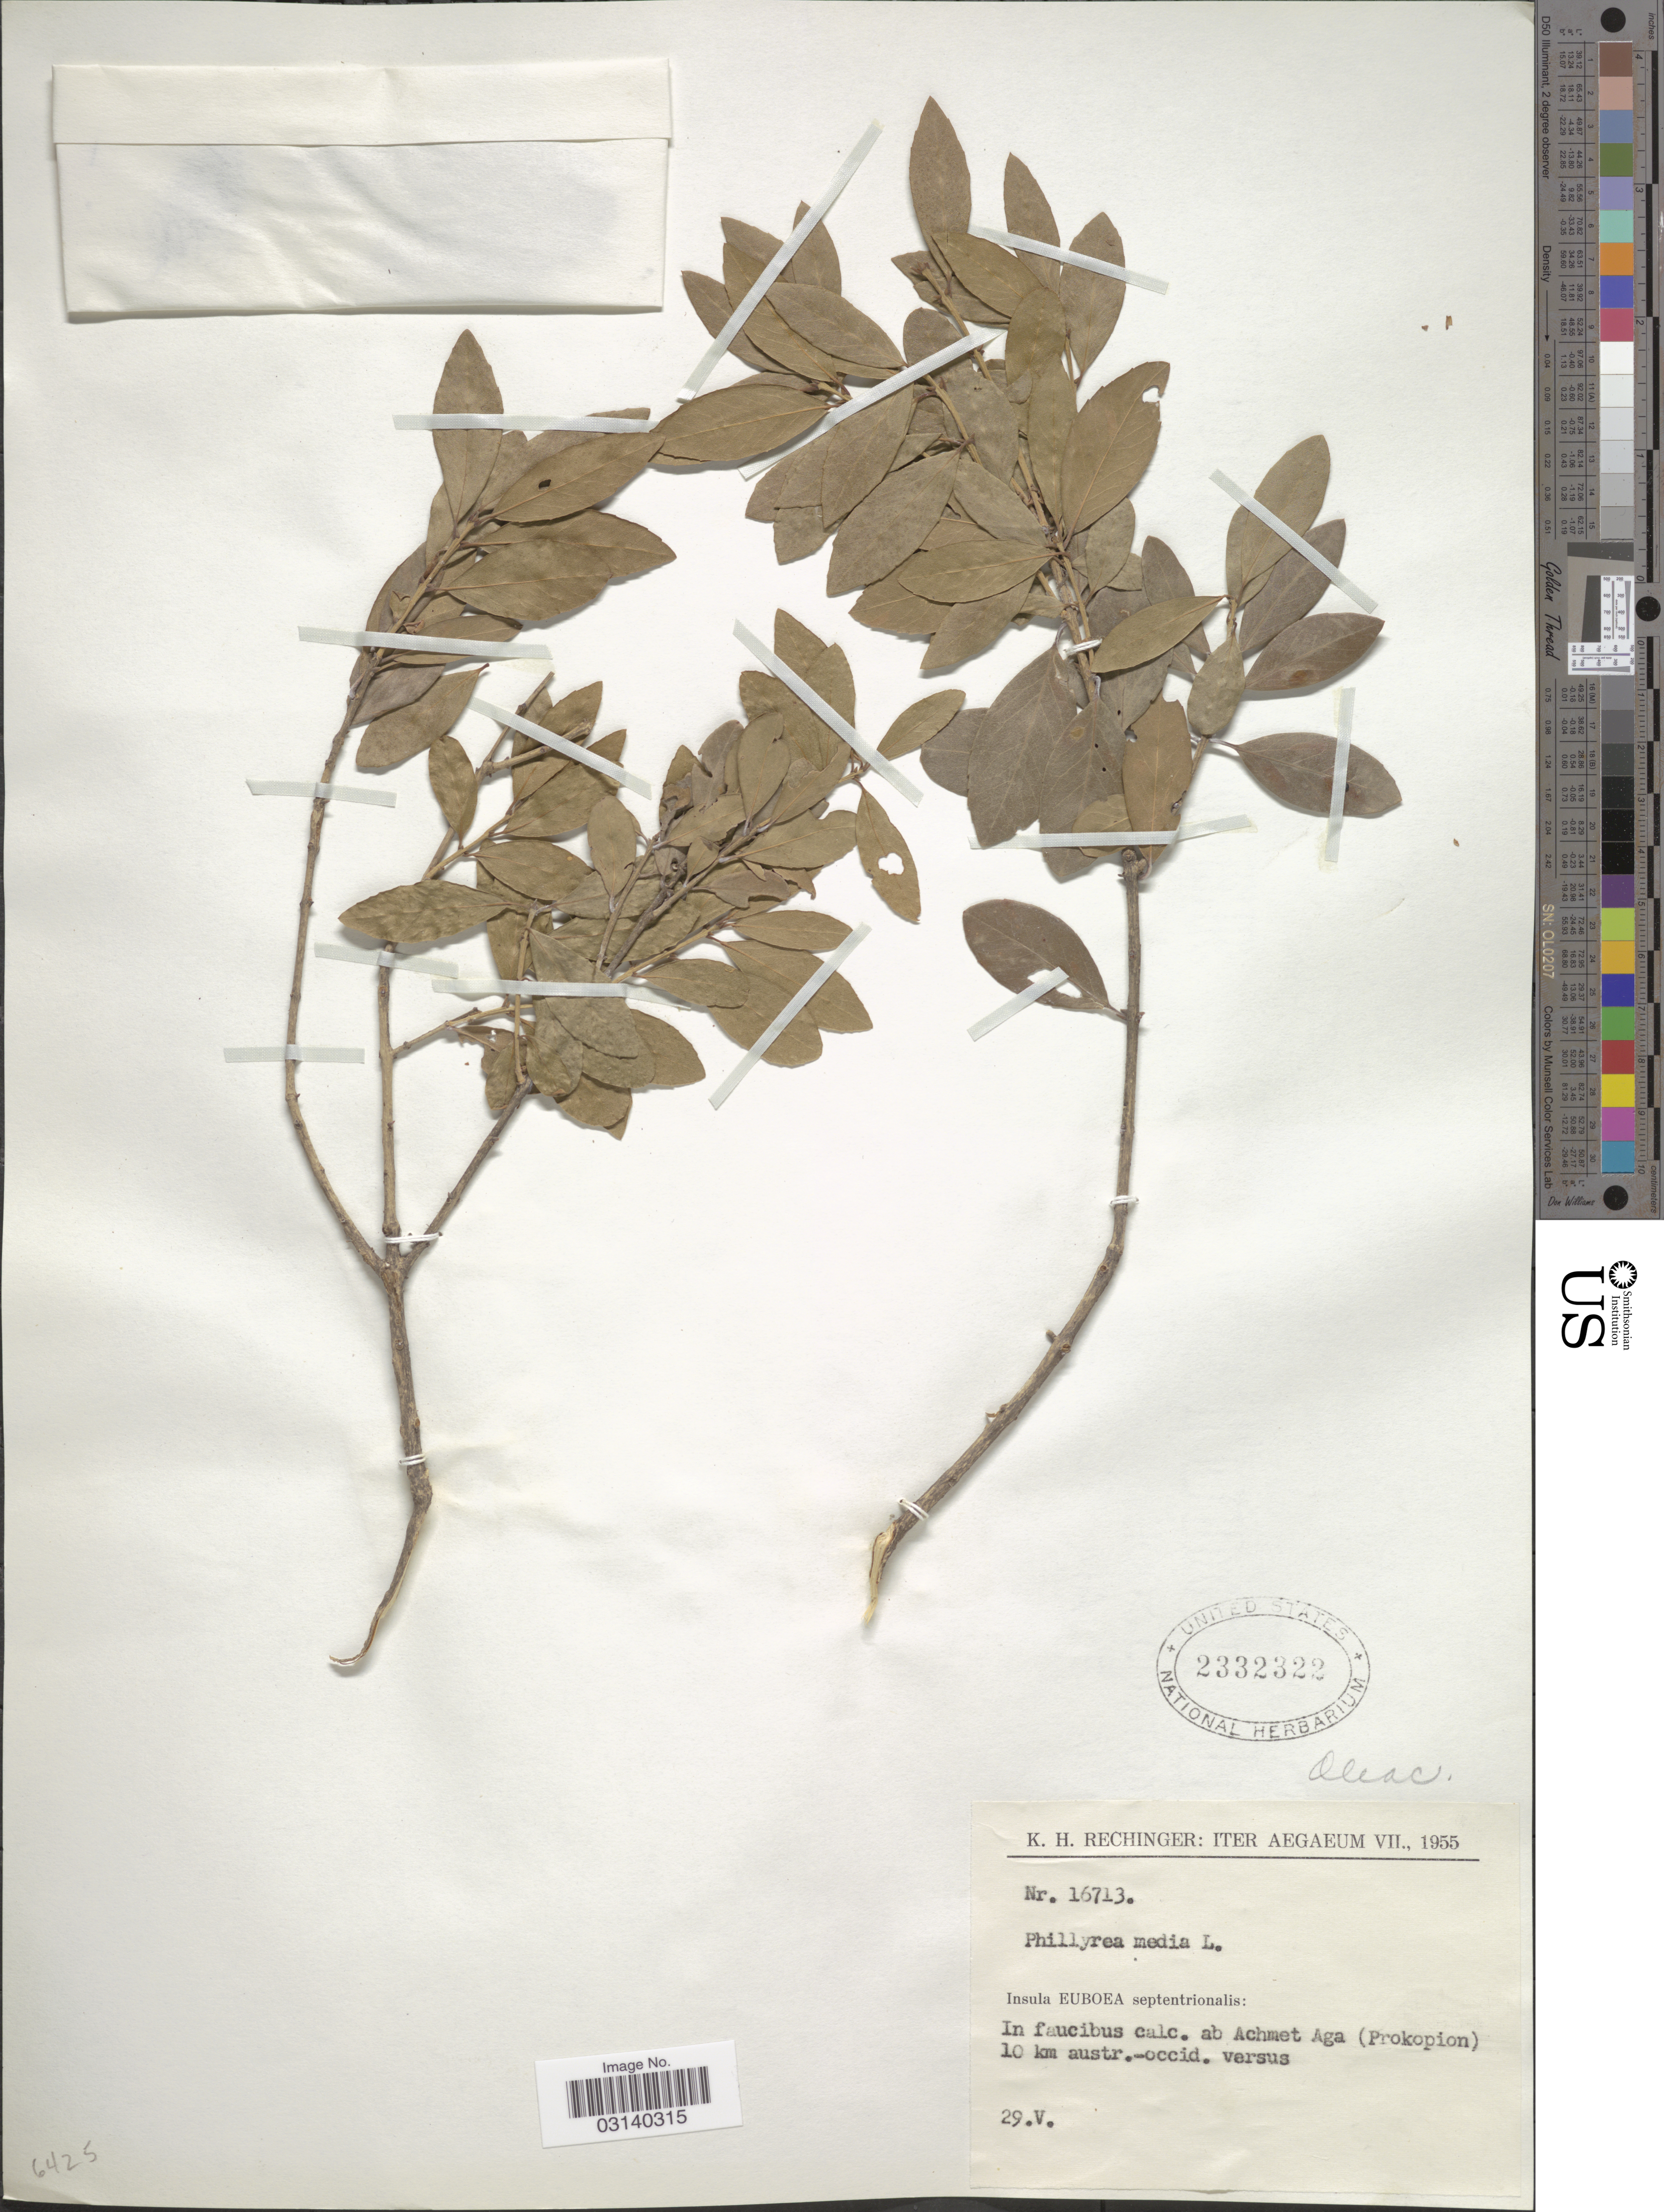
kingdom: Plantae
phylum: Tracheophyta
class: Magnoliopsida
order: Lamiales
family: Oleaceae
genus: Phillyrea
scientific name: Phillyrea media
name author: L.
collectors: K. H. Rechinger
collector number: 16713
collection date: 1955-05-29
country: Greece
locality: Aegaeum. Insula EUBOEA septentrionalis: In faucibus calc. ab Achmet Aga (Prokopion) 10 km austr.-occid. versus.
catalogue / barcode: US 2332322